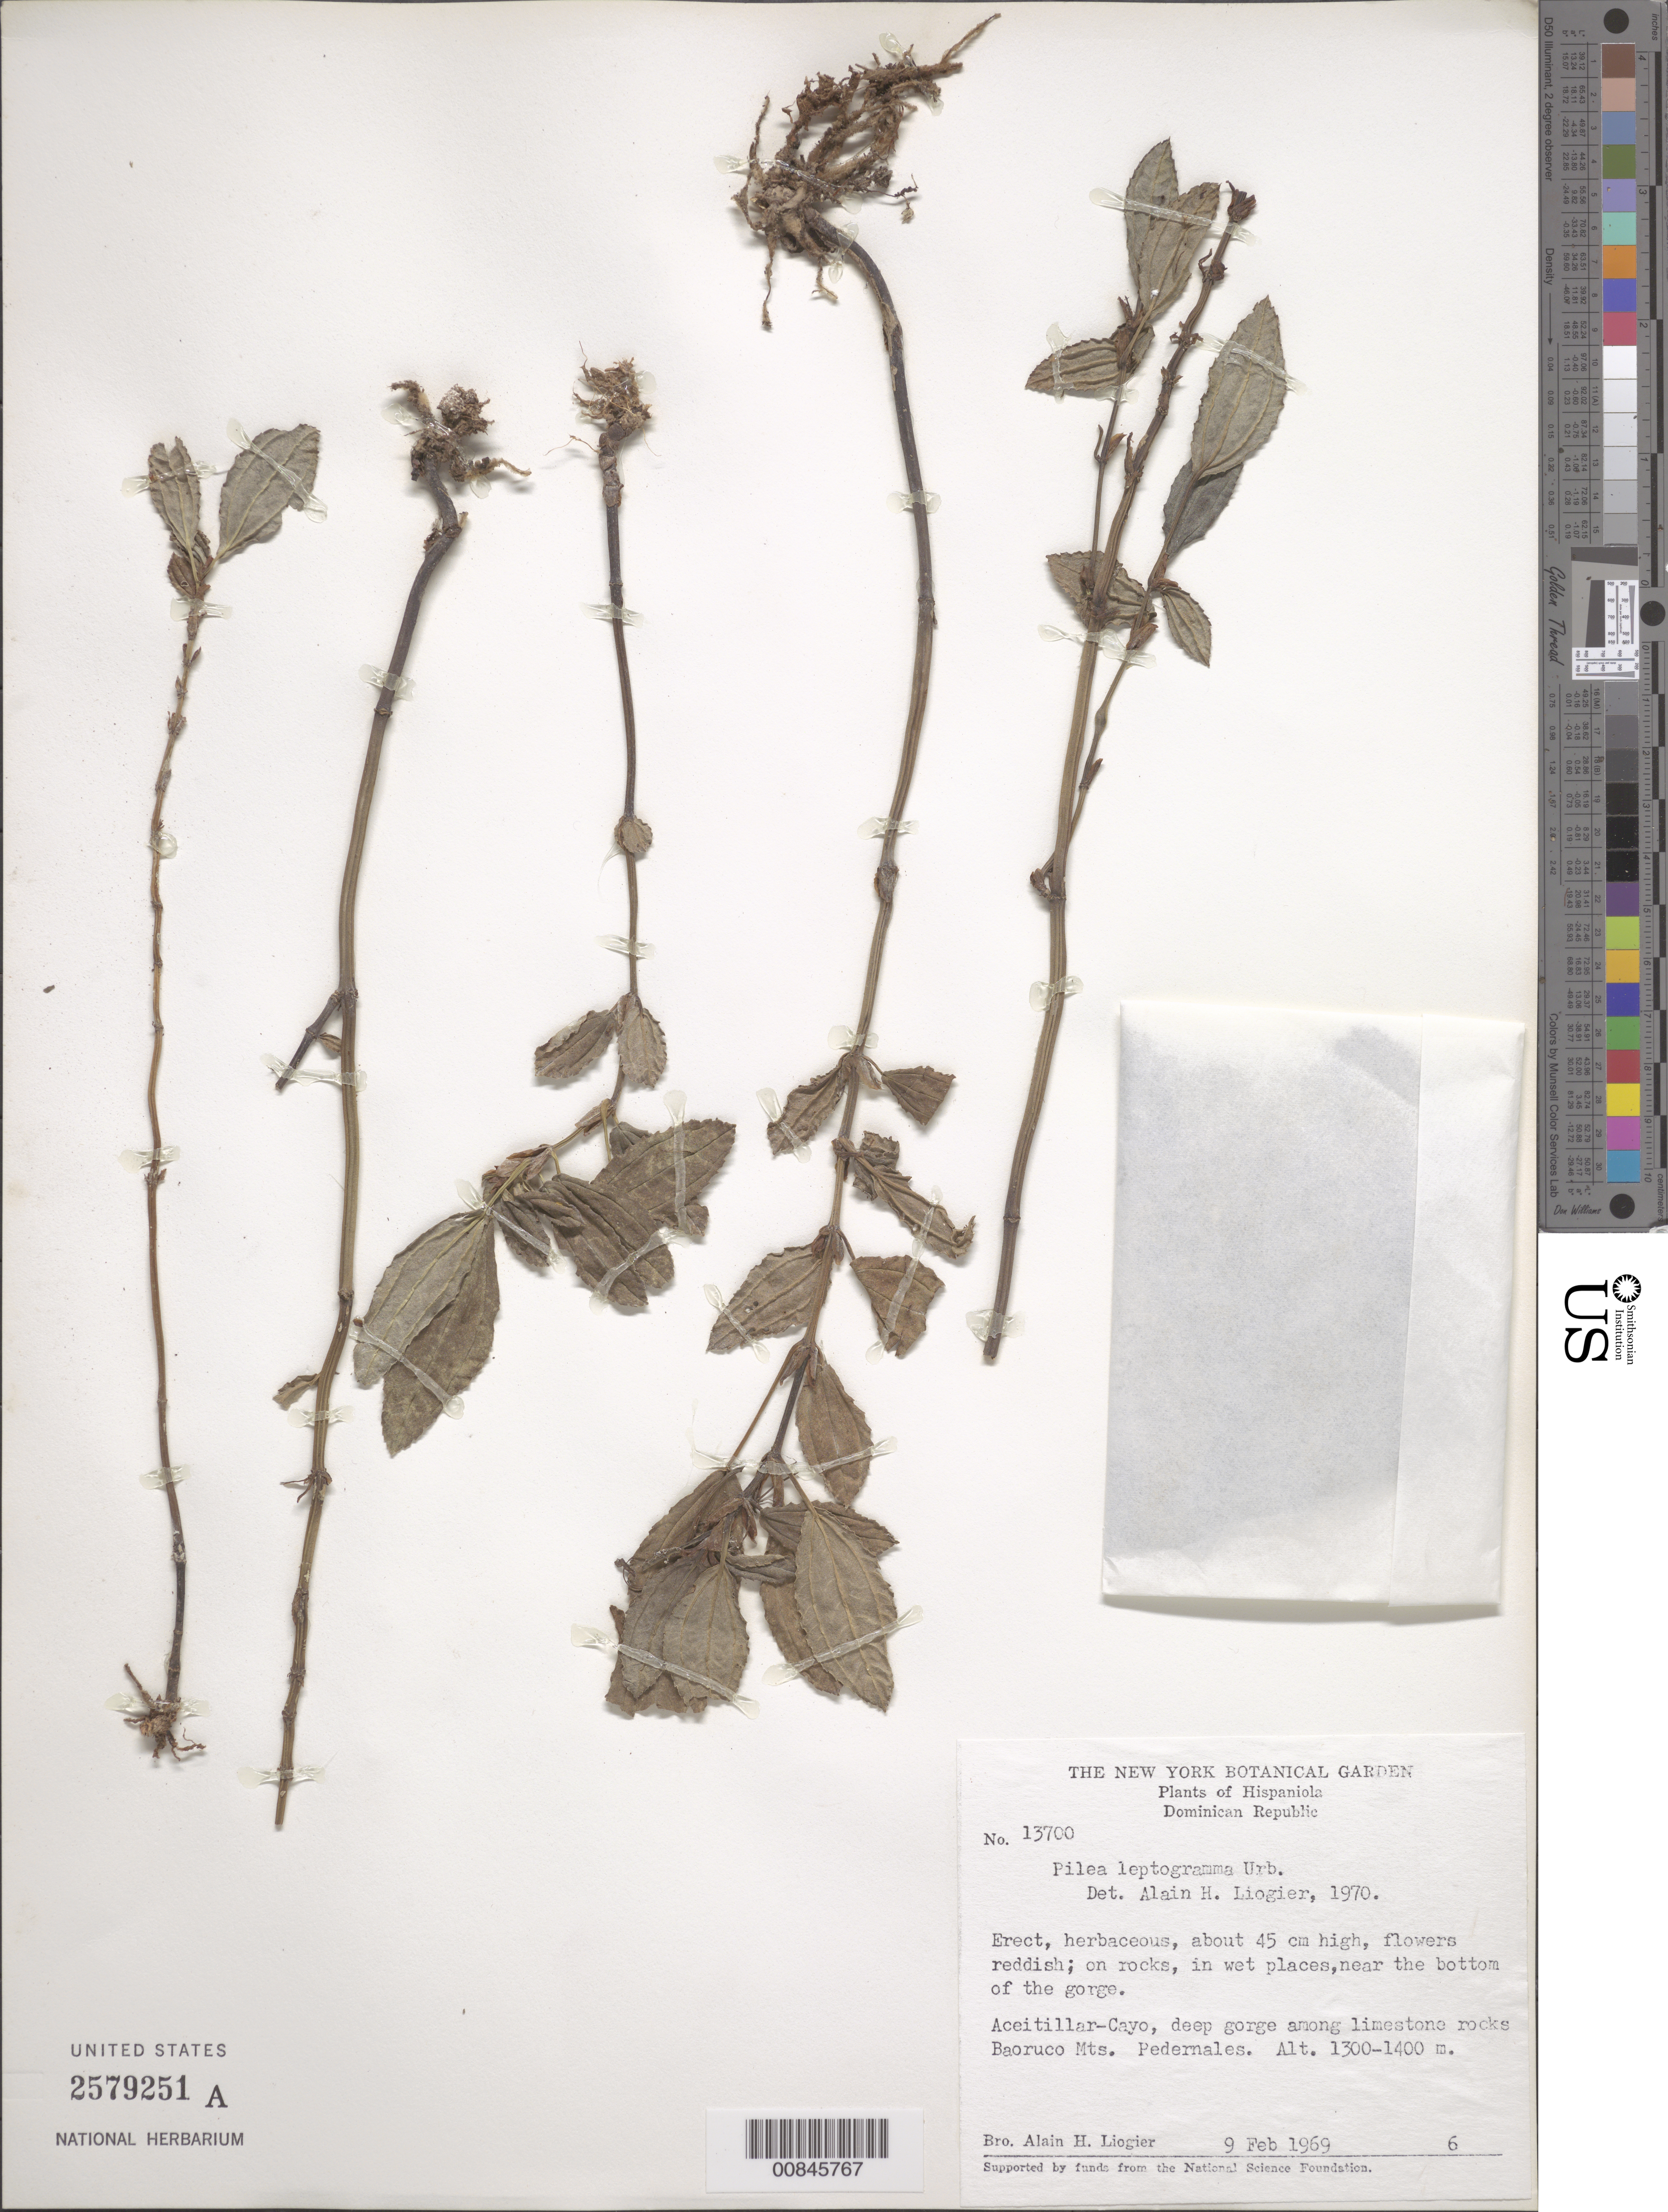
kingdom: Plantae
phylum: Tracheophyta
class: Magnoliopsida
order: Rosales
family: Urticaceae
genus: Pilea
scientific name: Pilea leptogramma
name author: Urb.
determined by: Liogier, Alain H.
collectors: A. H. Liogier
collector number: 13700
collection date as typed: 09 Feb 1969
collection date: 1969-02-09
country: Dominican Republic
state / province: Pedernales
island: Hispaniola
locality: Aceitillar-Cayo, deep gorge among limestone rocks. Baoruco Mts.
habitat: On rocks, in wet places, near the bottom of the gorge.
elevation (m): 1300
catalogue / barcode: US 2579251A